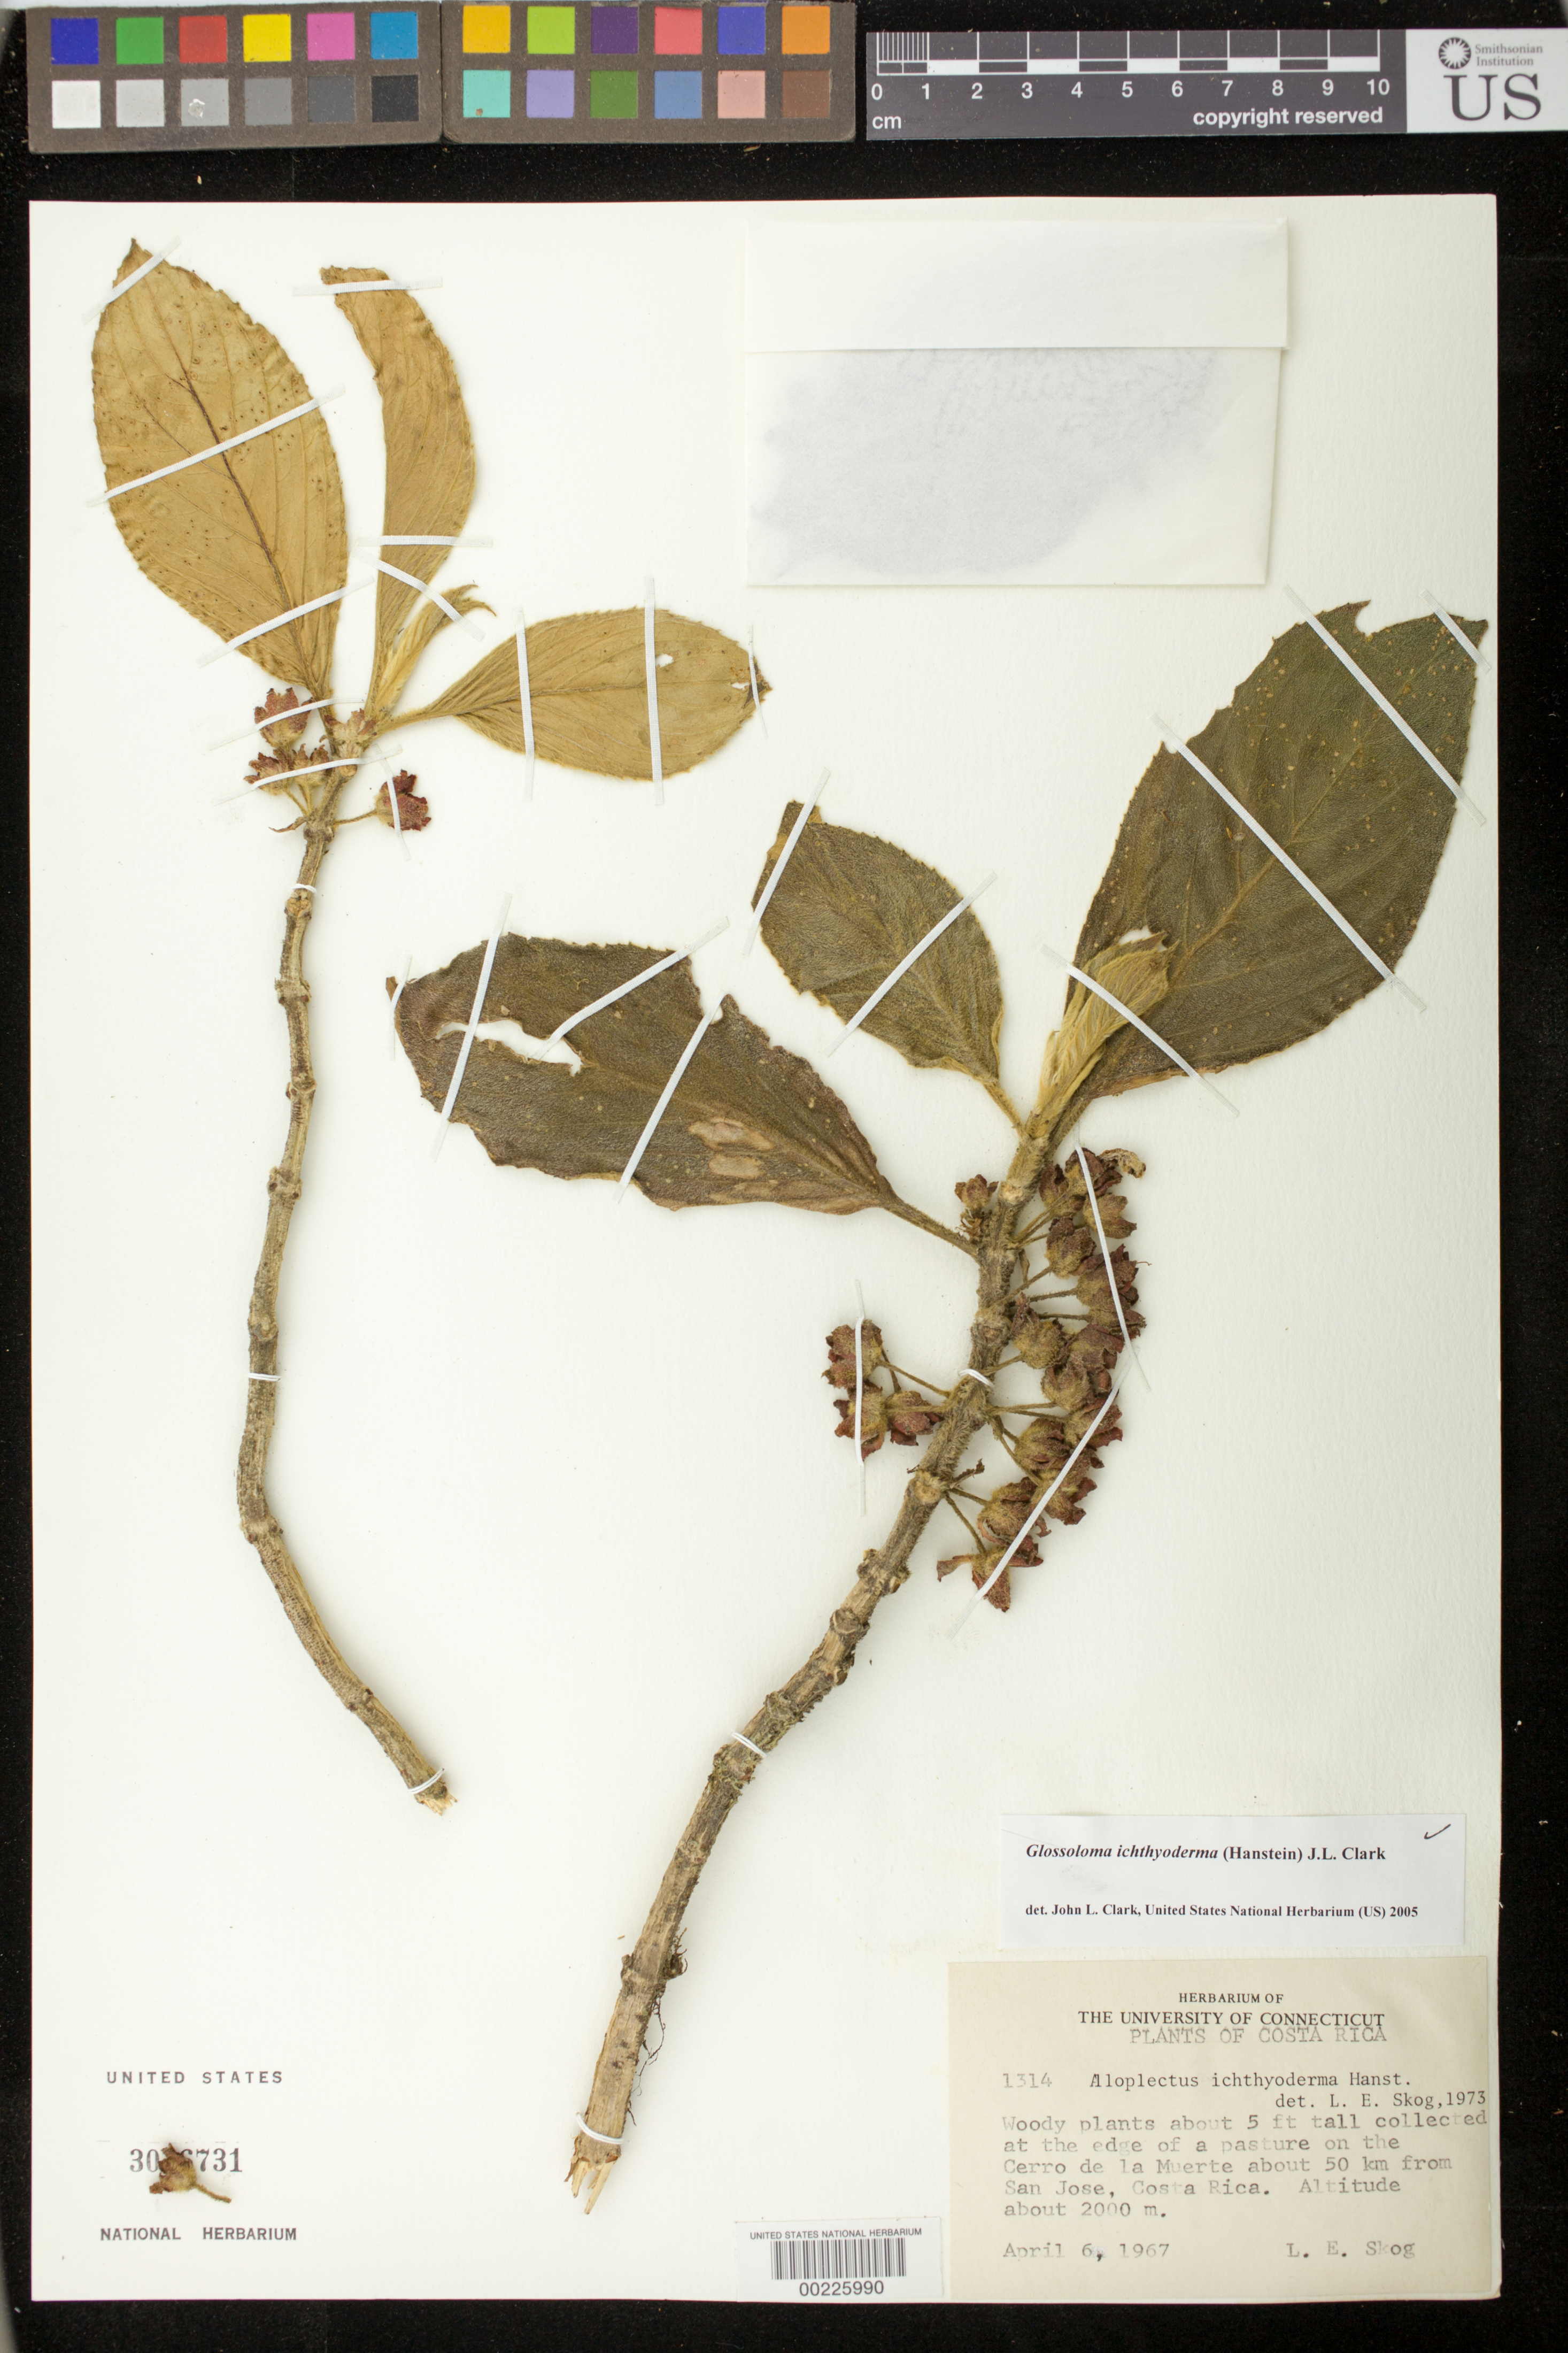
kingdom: Plantae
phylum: Tracheophyta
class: Magnoliopsida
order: Lamiales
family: Gesneriaceae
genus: Glossoloma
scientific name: Glossoloma ichthyoderma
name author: (Hanst.) J.L. Clark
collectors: L. E. Skog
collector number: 1314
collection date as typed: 06 Apr 1967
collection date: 1967-04-06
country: Costa Rica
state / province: San José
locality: On the Cerro de La Muerte about 50 km from San Jose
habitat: Collected at the edge of a pasture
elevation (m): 2000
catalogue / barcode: US 3036731